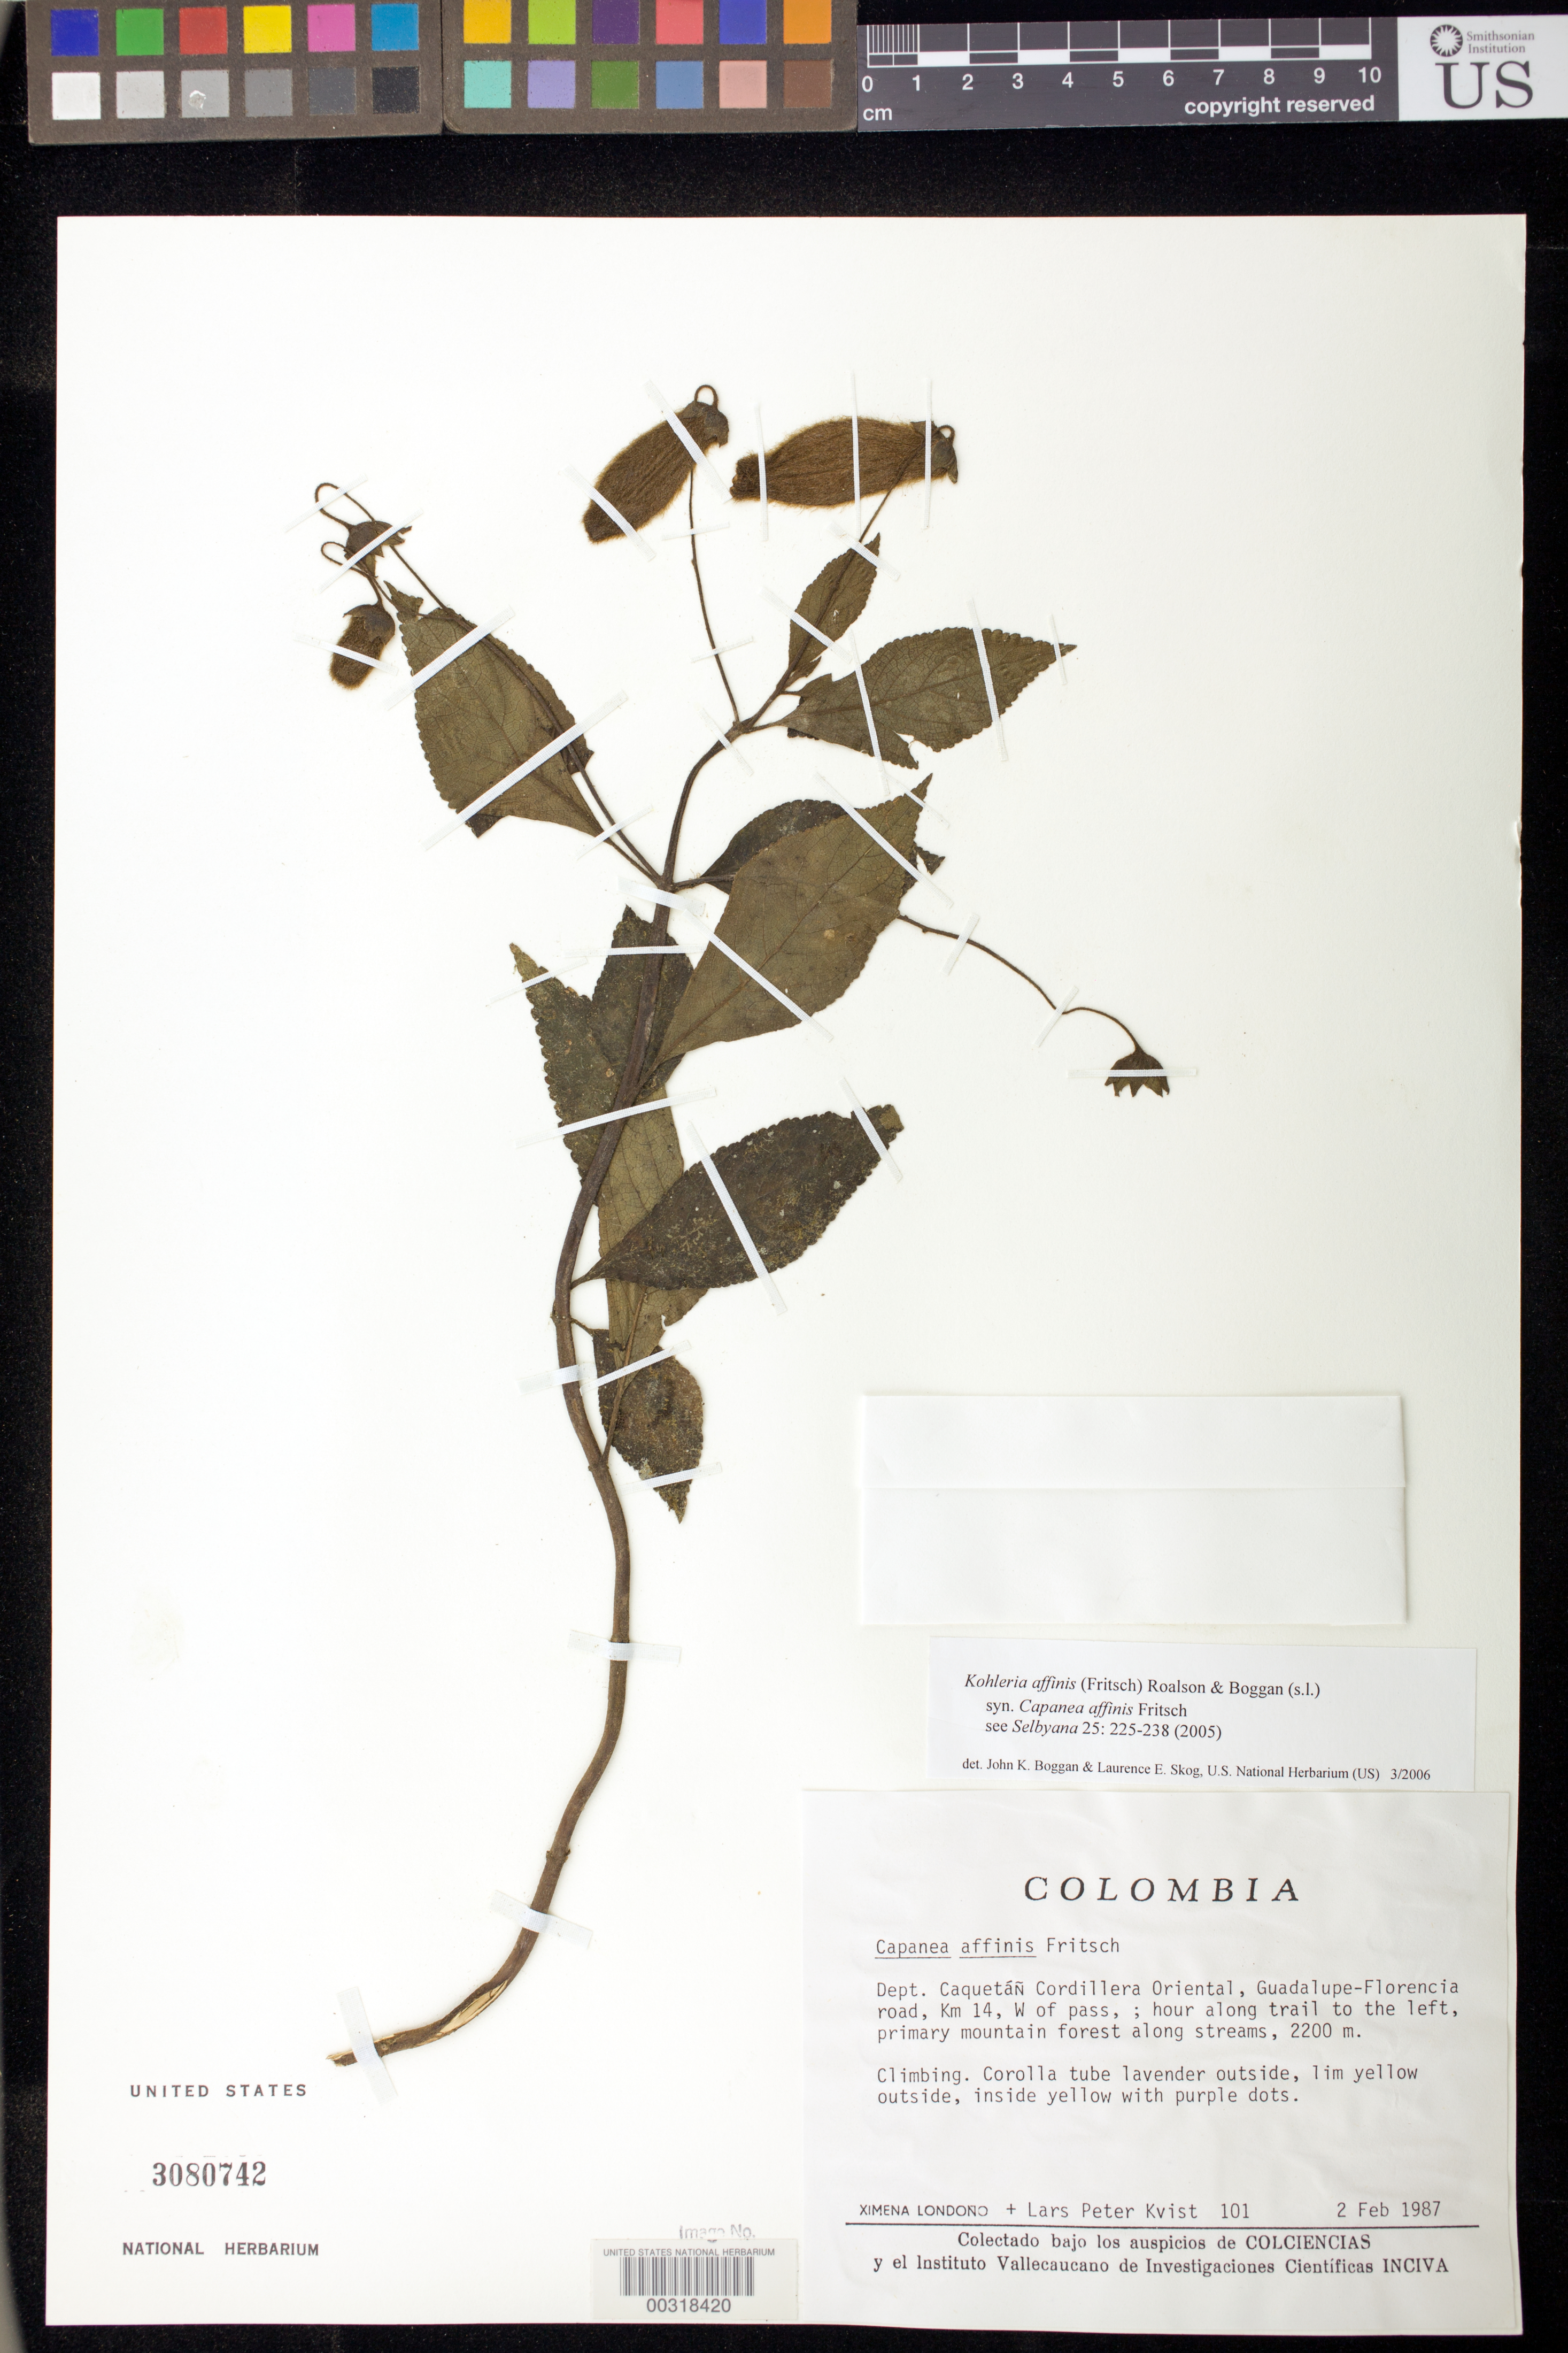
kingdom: Plantae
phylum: Tracheophyta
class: Magnoliopsida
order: Lamiales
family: Gesneriaceae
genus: Kohleria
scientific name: Kohleria affinis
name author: (Fritsch) Roalson & Boggan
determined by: Boggan, J. K.; Skog, L. E.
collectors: X. Londoño & L. P. Kvist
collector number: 101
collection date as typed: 02 Feb 1987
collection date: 1987-02-02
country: Colombia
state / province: Caquetá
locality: Cordillera Oriental, Guadalupe-Florencia road, km 14, W of pass, hour along trail to the left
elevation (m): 2200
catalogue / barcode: US 3080742